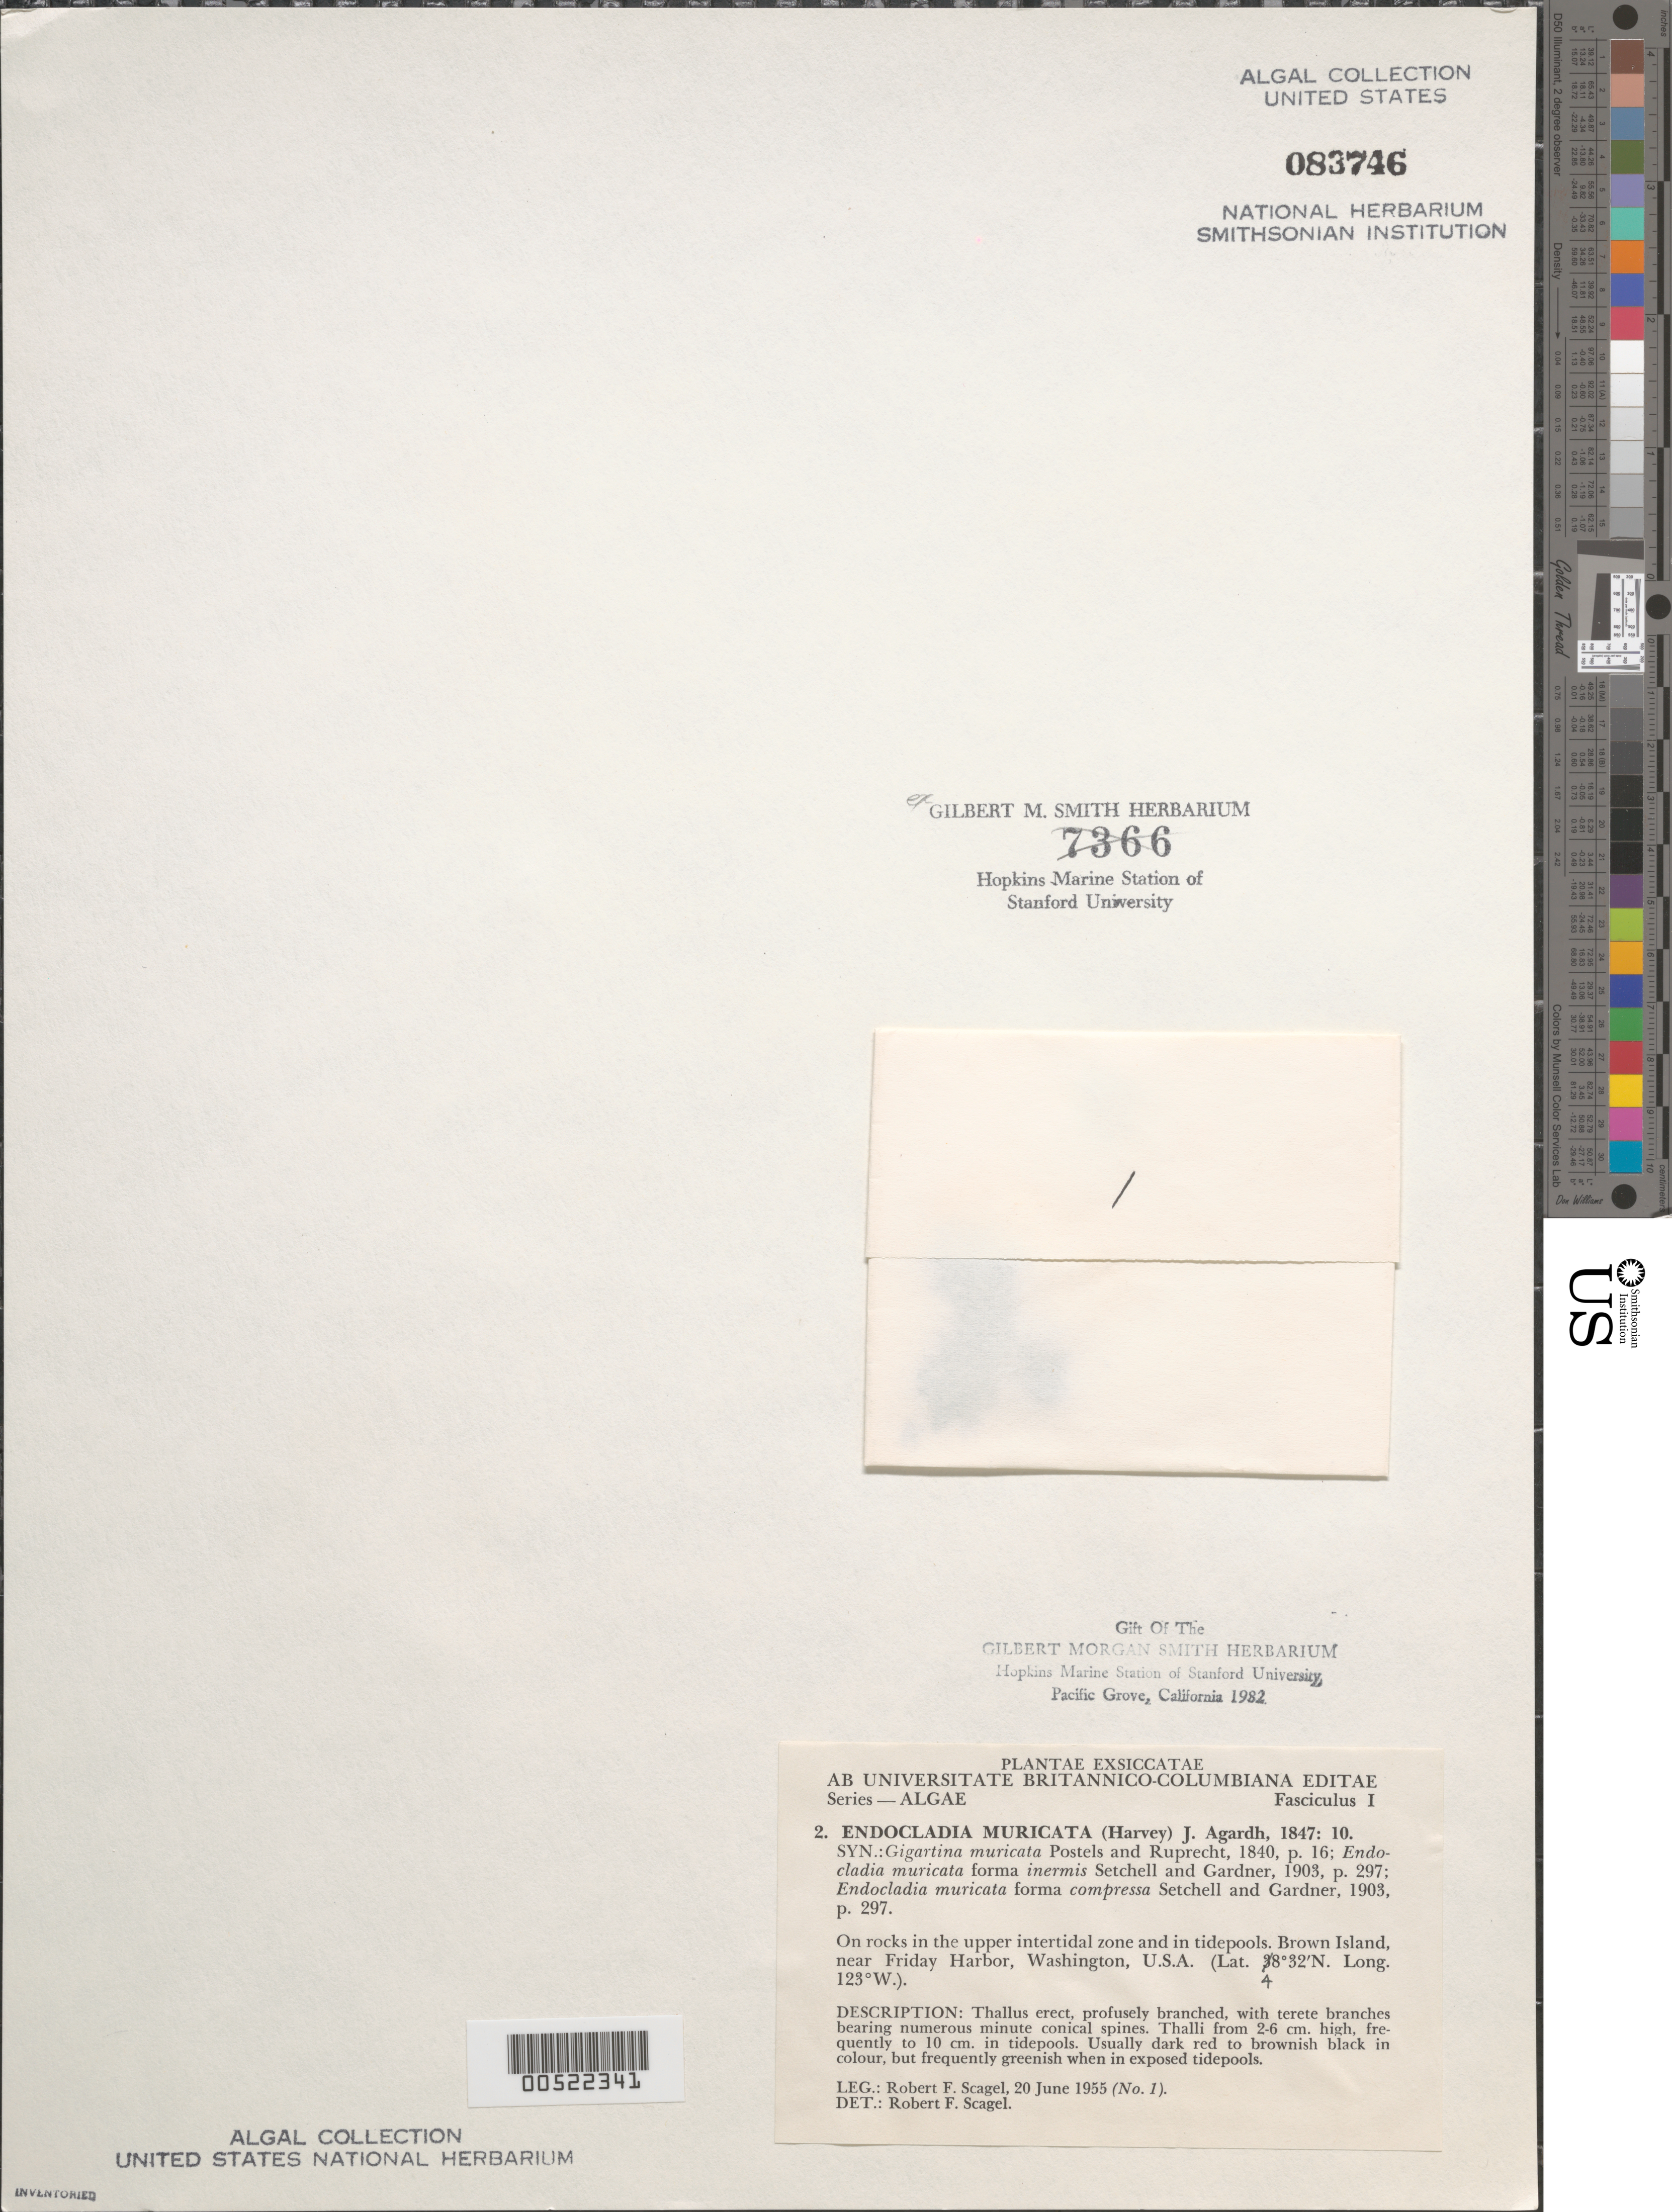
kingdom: Plantae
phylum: Rhodophyta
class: Florideophyceae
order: Gigartinales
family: Endocladiaceae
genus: Endocladia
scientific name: Endocladia muricata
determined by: Scagel, R. F.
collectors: R. F. Scagel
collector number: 1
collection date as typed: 20 Jun 1955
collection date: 1955-06-20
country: United States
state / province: Washington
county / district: San Juan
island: San Juan Island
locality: Brown Island, near Friday Harbor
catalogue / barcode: US 83746